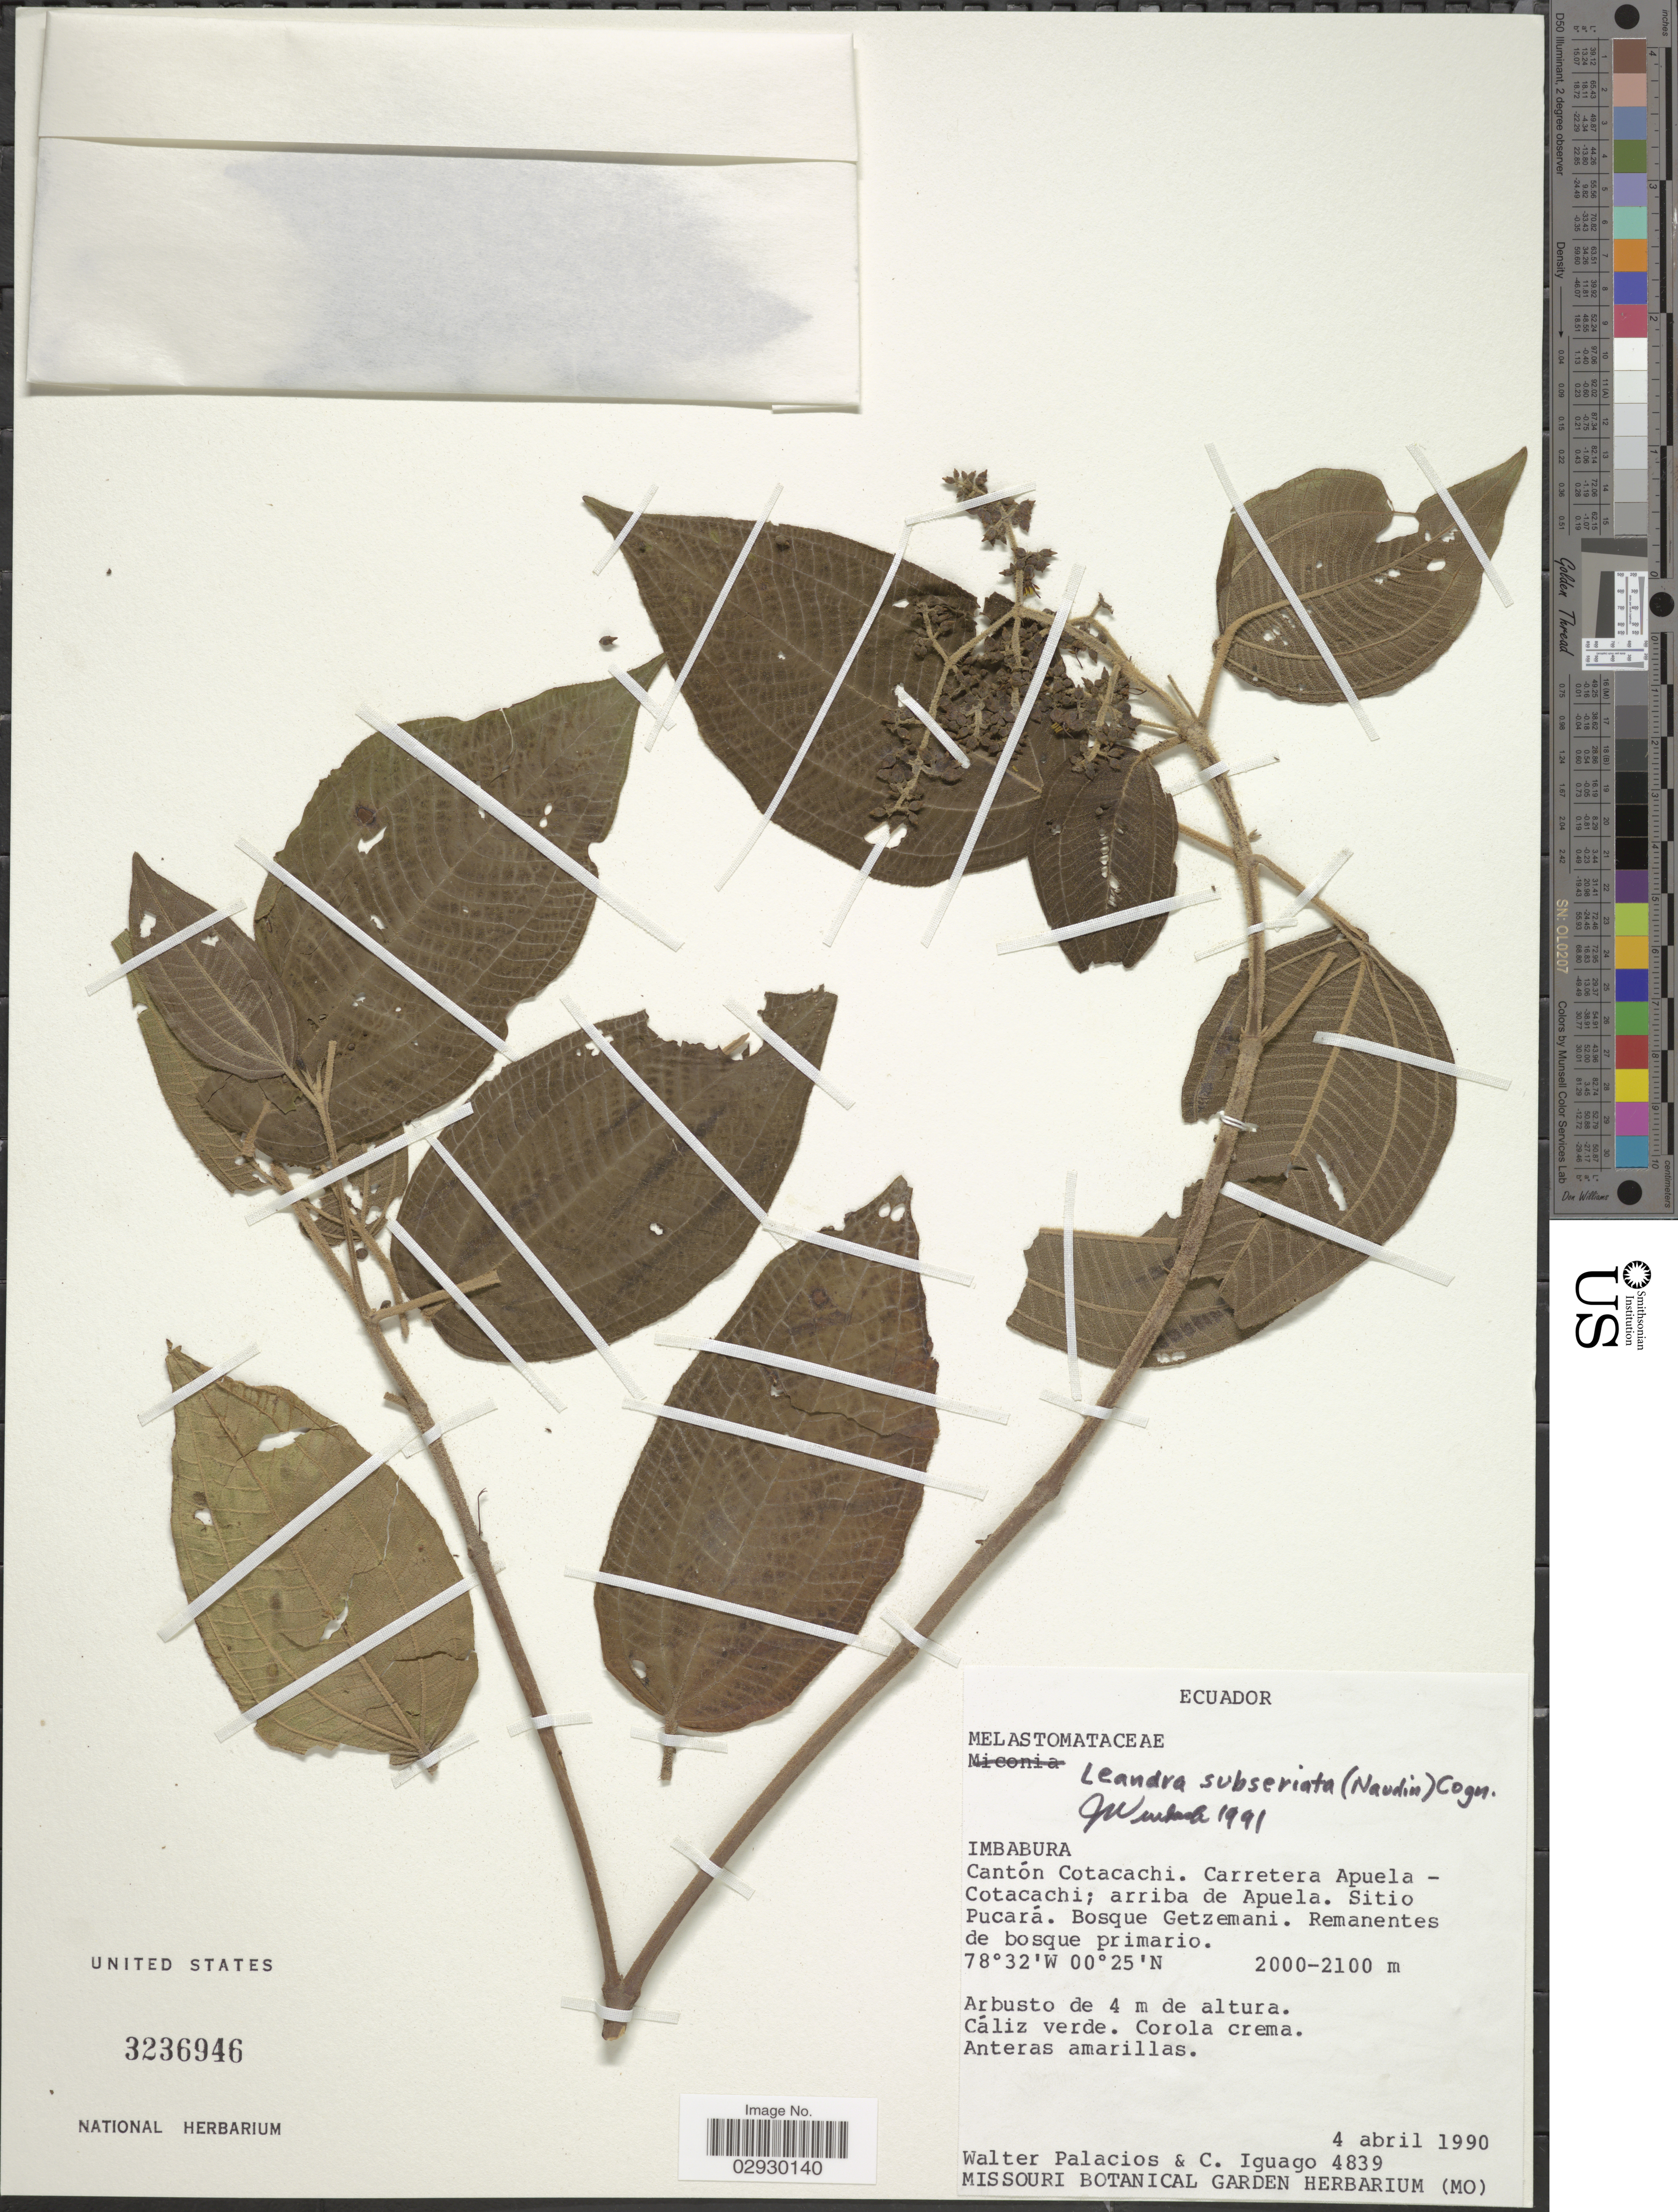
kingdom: Plantae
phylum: Tracheophyta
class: Magnoliopsida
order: Myrtales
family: Melastomataceae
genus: Leandra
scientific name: Leandra subseriata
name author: (Naudin) Cogn.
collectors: W. Palacios & C. Iguago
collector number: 4839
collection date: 1990-04-04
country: Ecuador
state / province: Imbabura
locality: Cantón Cotacachi. Carretera Apuela - Cotacachi; arriba de Apuela. Sitio Pucará. Bosque Getzemani.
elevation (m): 2000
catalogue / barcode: US 3236946